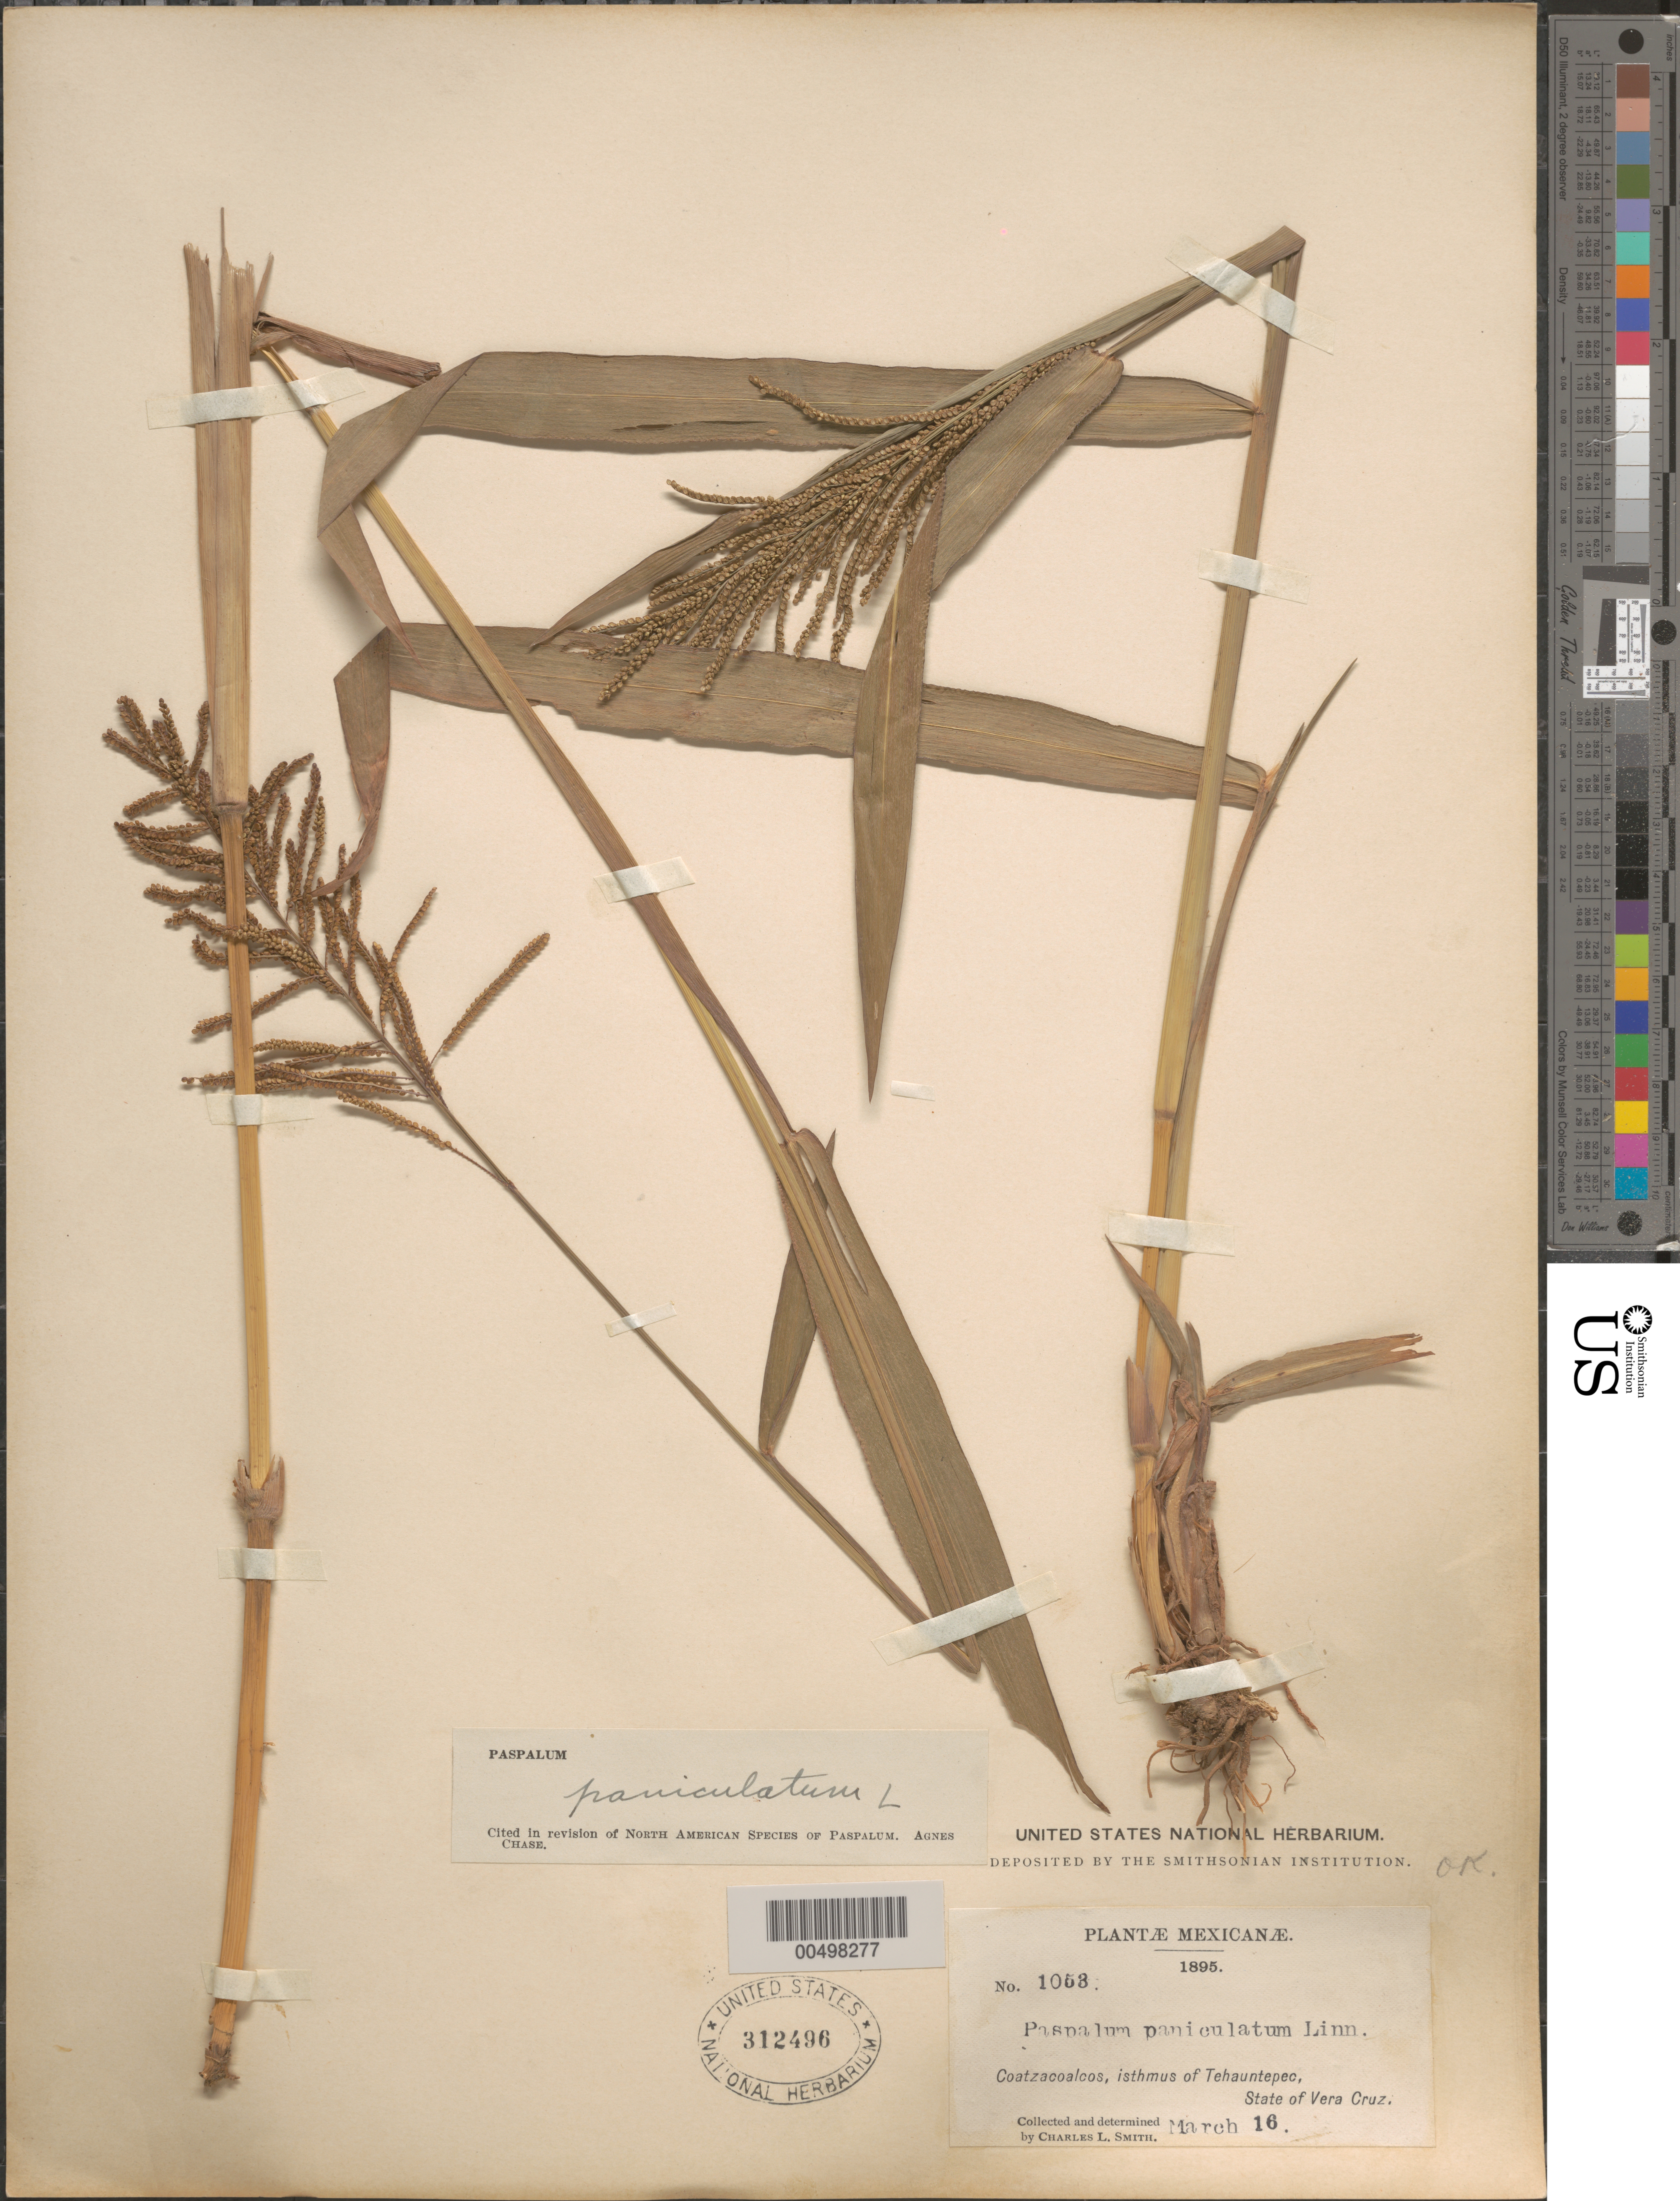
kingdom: Plantae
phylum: Tracheophyta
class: Liliopsida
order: Poales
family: Poaceae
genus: Paspalum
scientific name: Paspalum paniculatum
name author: L.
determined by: Smith, C. L.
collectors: C. L. Smith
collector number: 1053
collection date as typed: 16 Mar 1895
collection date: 1895-03-16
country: Mexico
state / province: Veracruz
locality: Coatzacoalcos, Isthmus of Tehuantepec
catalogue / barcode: US 312496